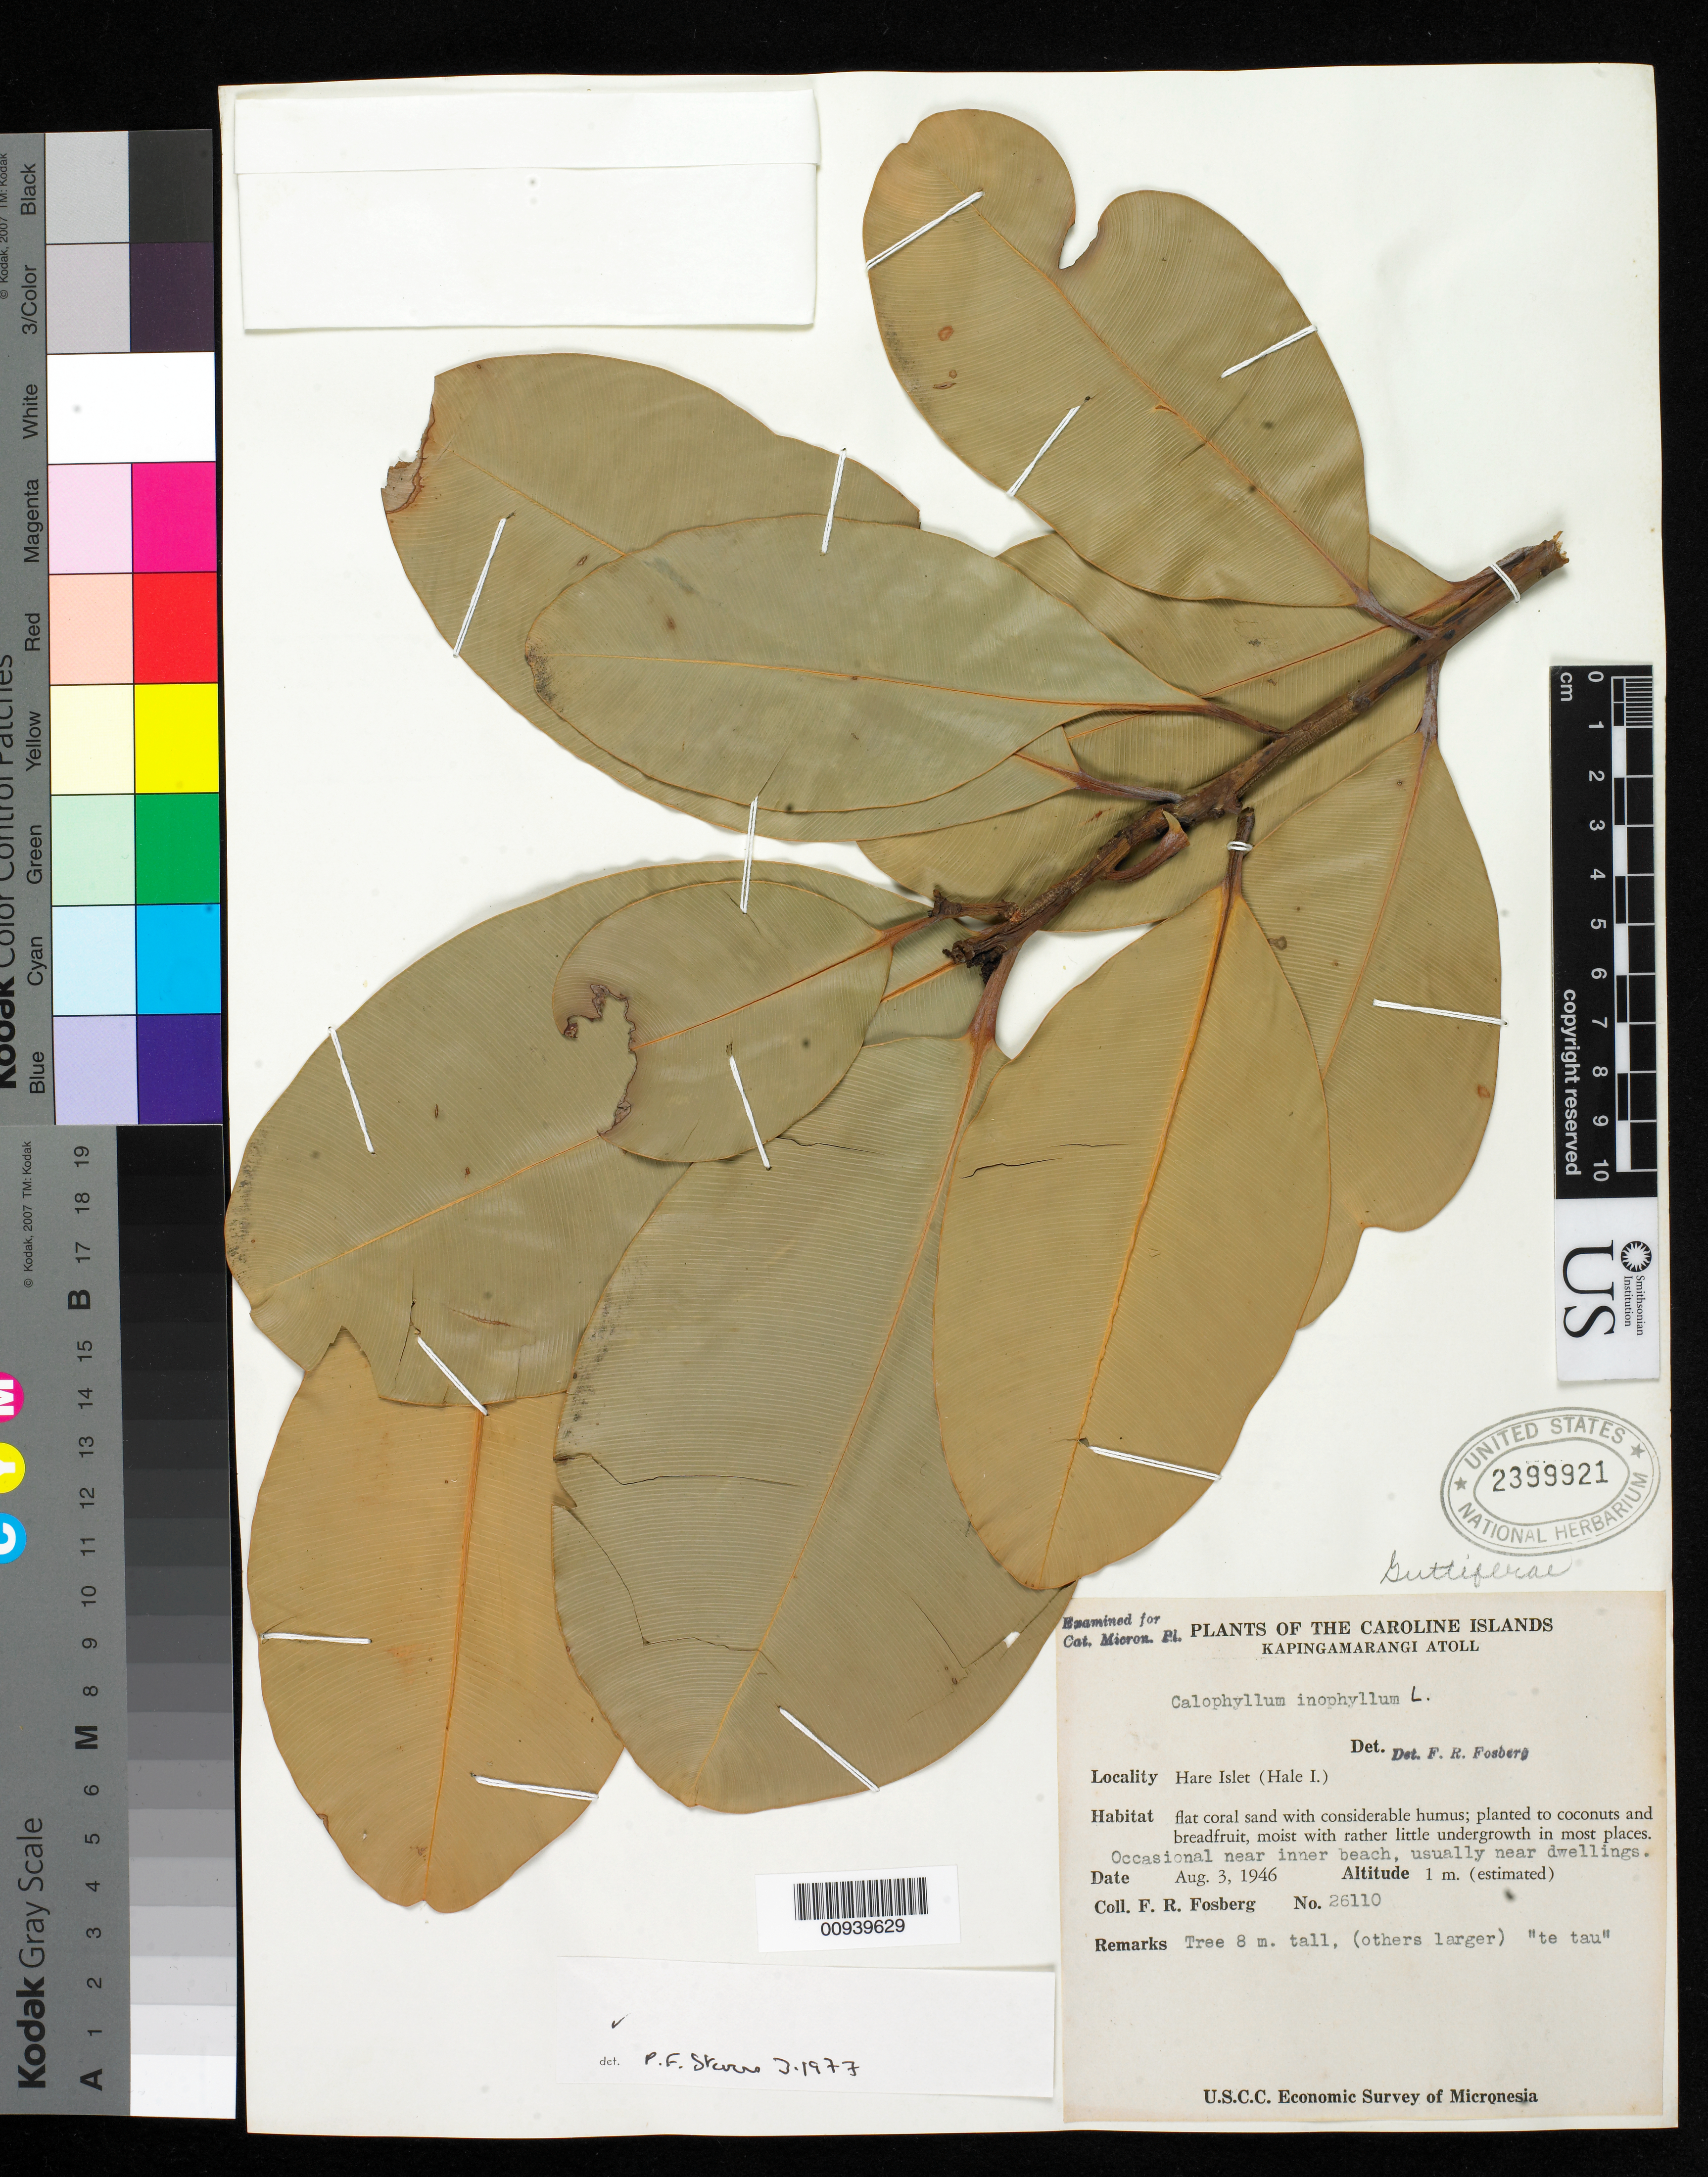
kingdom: Plantae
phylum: Tracheophyta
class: Magnoliopsida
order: Malpighiales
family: Calophyllaceae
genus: Calophyllum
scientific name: Calophyllum inophyllum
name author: L.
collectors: F. R. Fosberg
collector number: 26110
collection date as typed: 23 Aug 1946 to 24 Aug 1946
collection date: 1946-08-23/1946-08-24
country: Marshall Islands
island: Jaluit Atoll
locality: Imruj (Imrodj) Islet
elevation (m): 1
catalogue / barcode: US 2399921